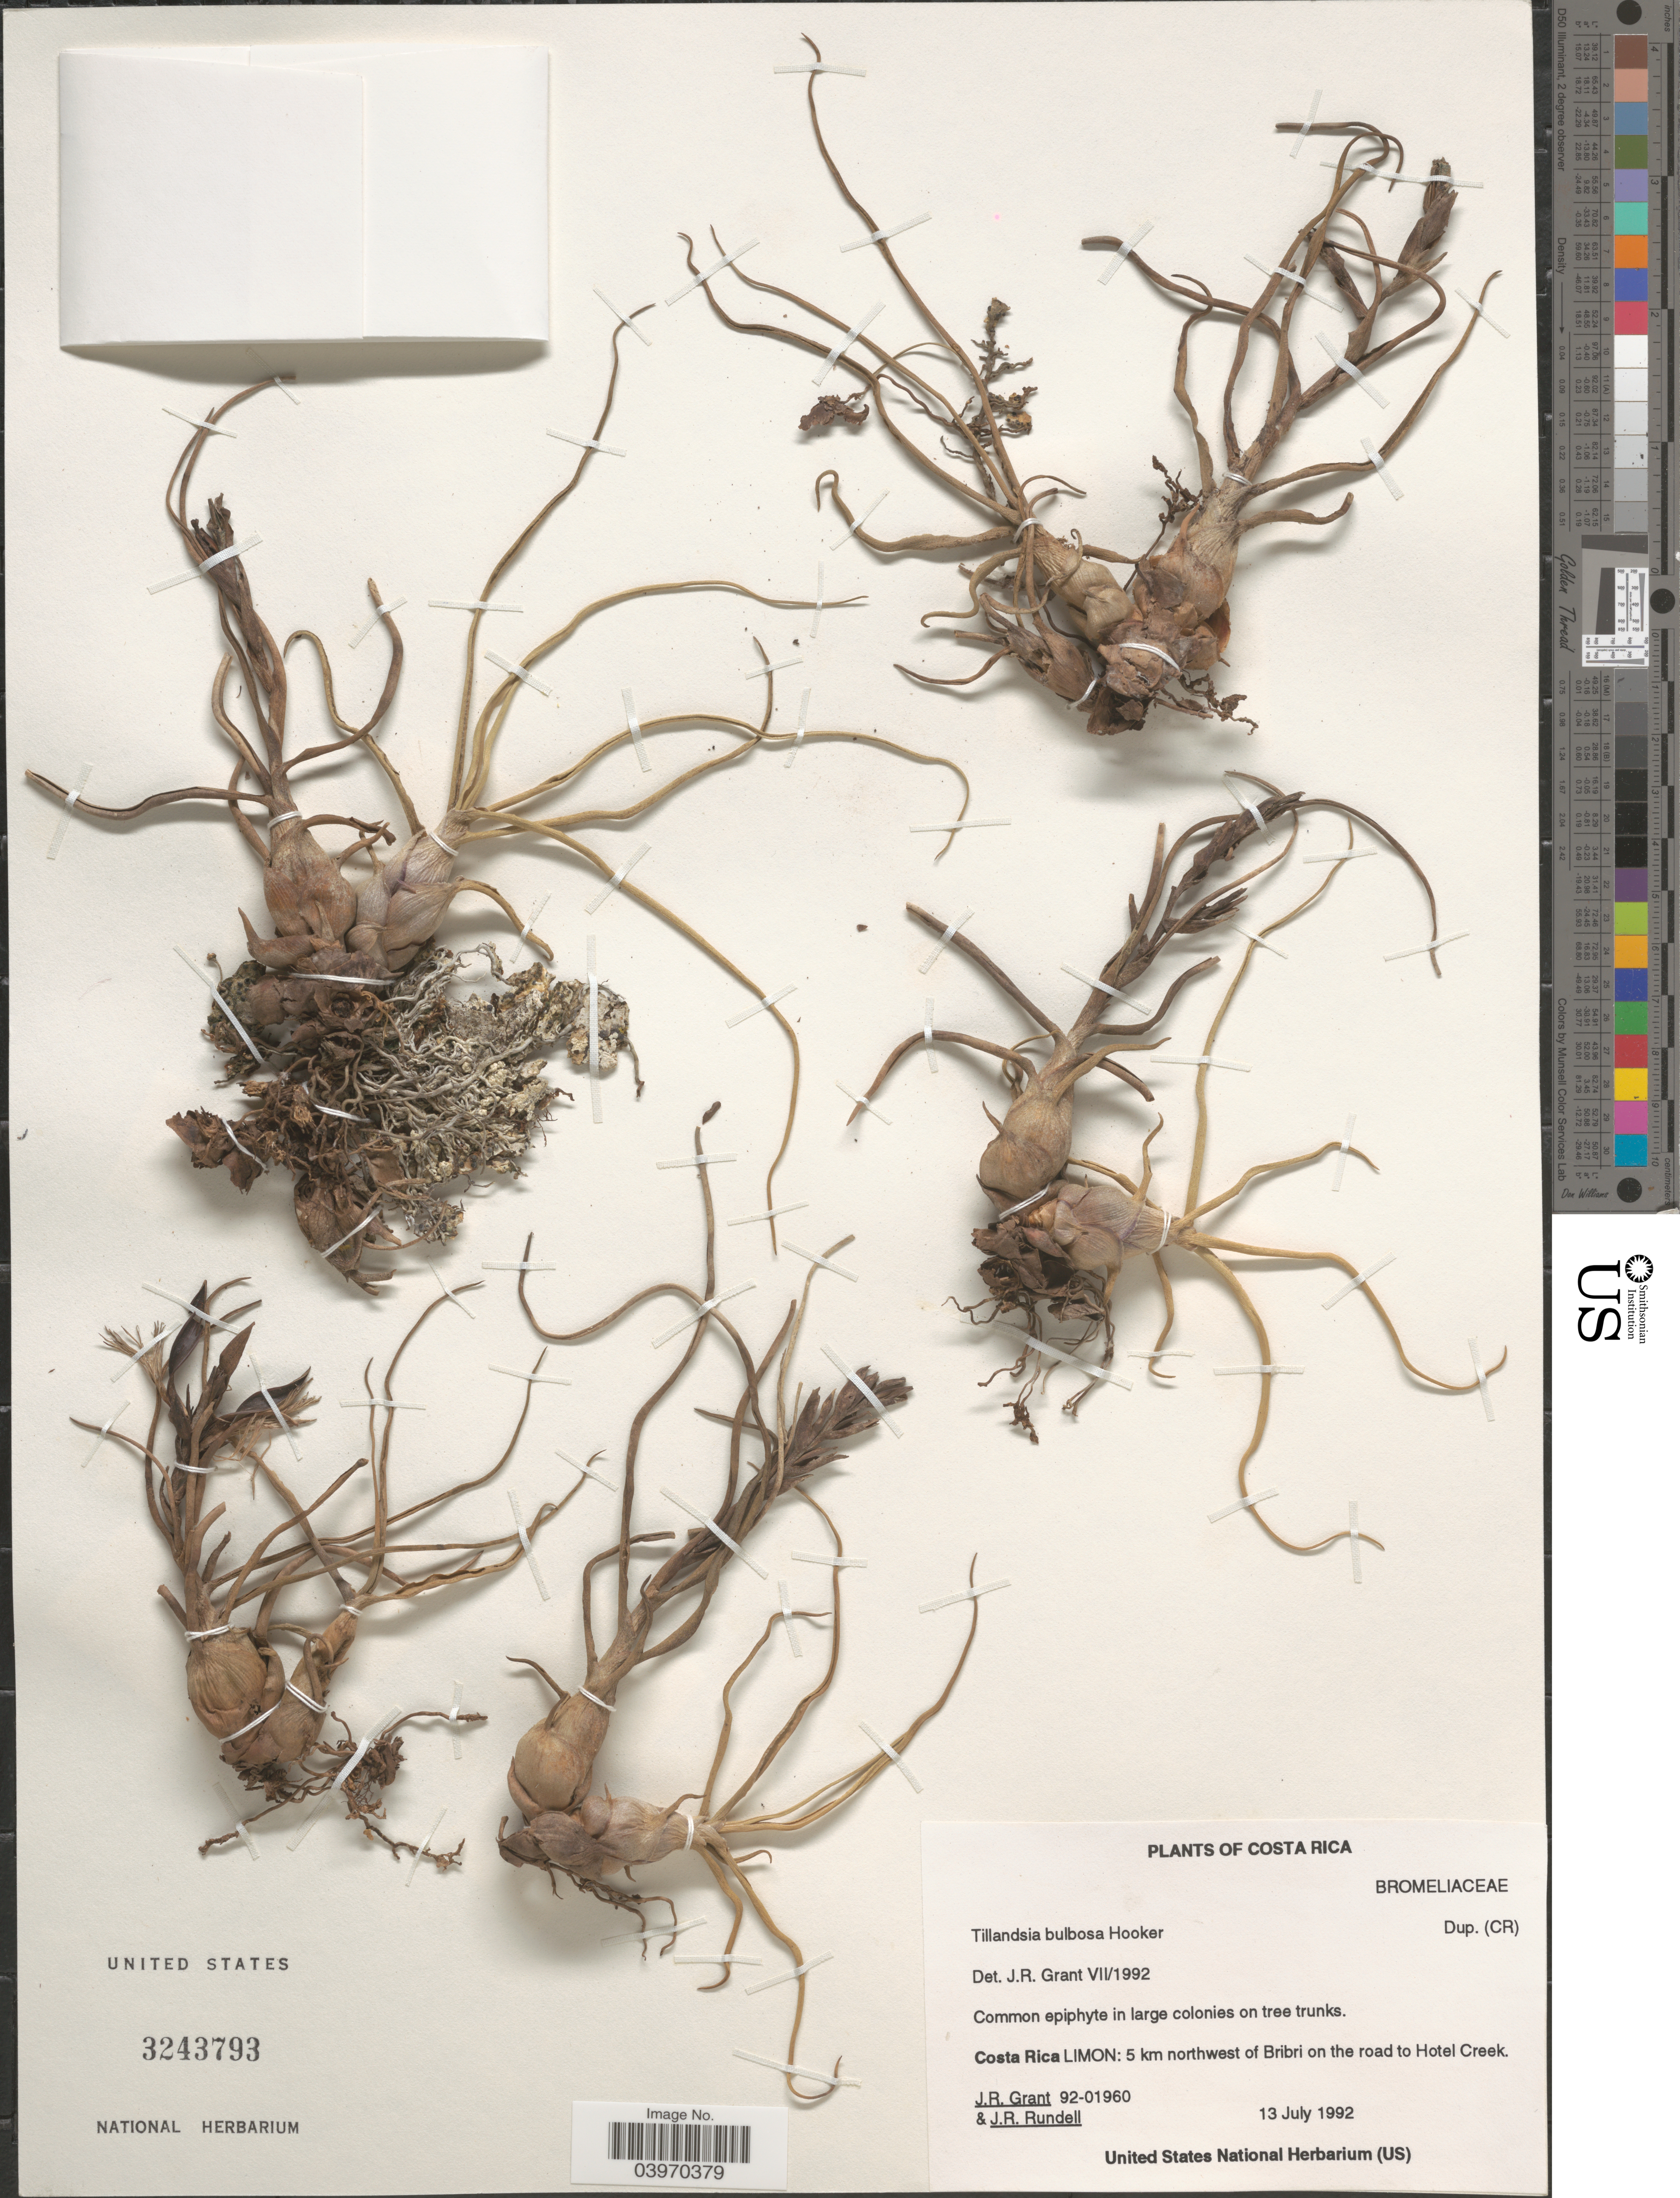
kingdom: Plantae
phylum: Tracheophyta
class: Liliopsida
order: Poales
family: Bromeliaceae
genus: Tillandsia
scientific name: Tillandsia bulbosa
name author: Hook.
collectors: J. Grant & J. R. Rundell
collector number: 92-01960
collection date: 1992-07-13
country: Costa Rica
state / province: Limón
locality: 5 km northwest of Bribri on the road to Hotel Creek.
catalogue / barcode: US 3243793